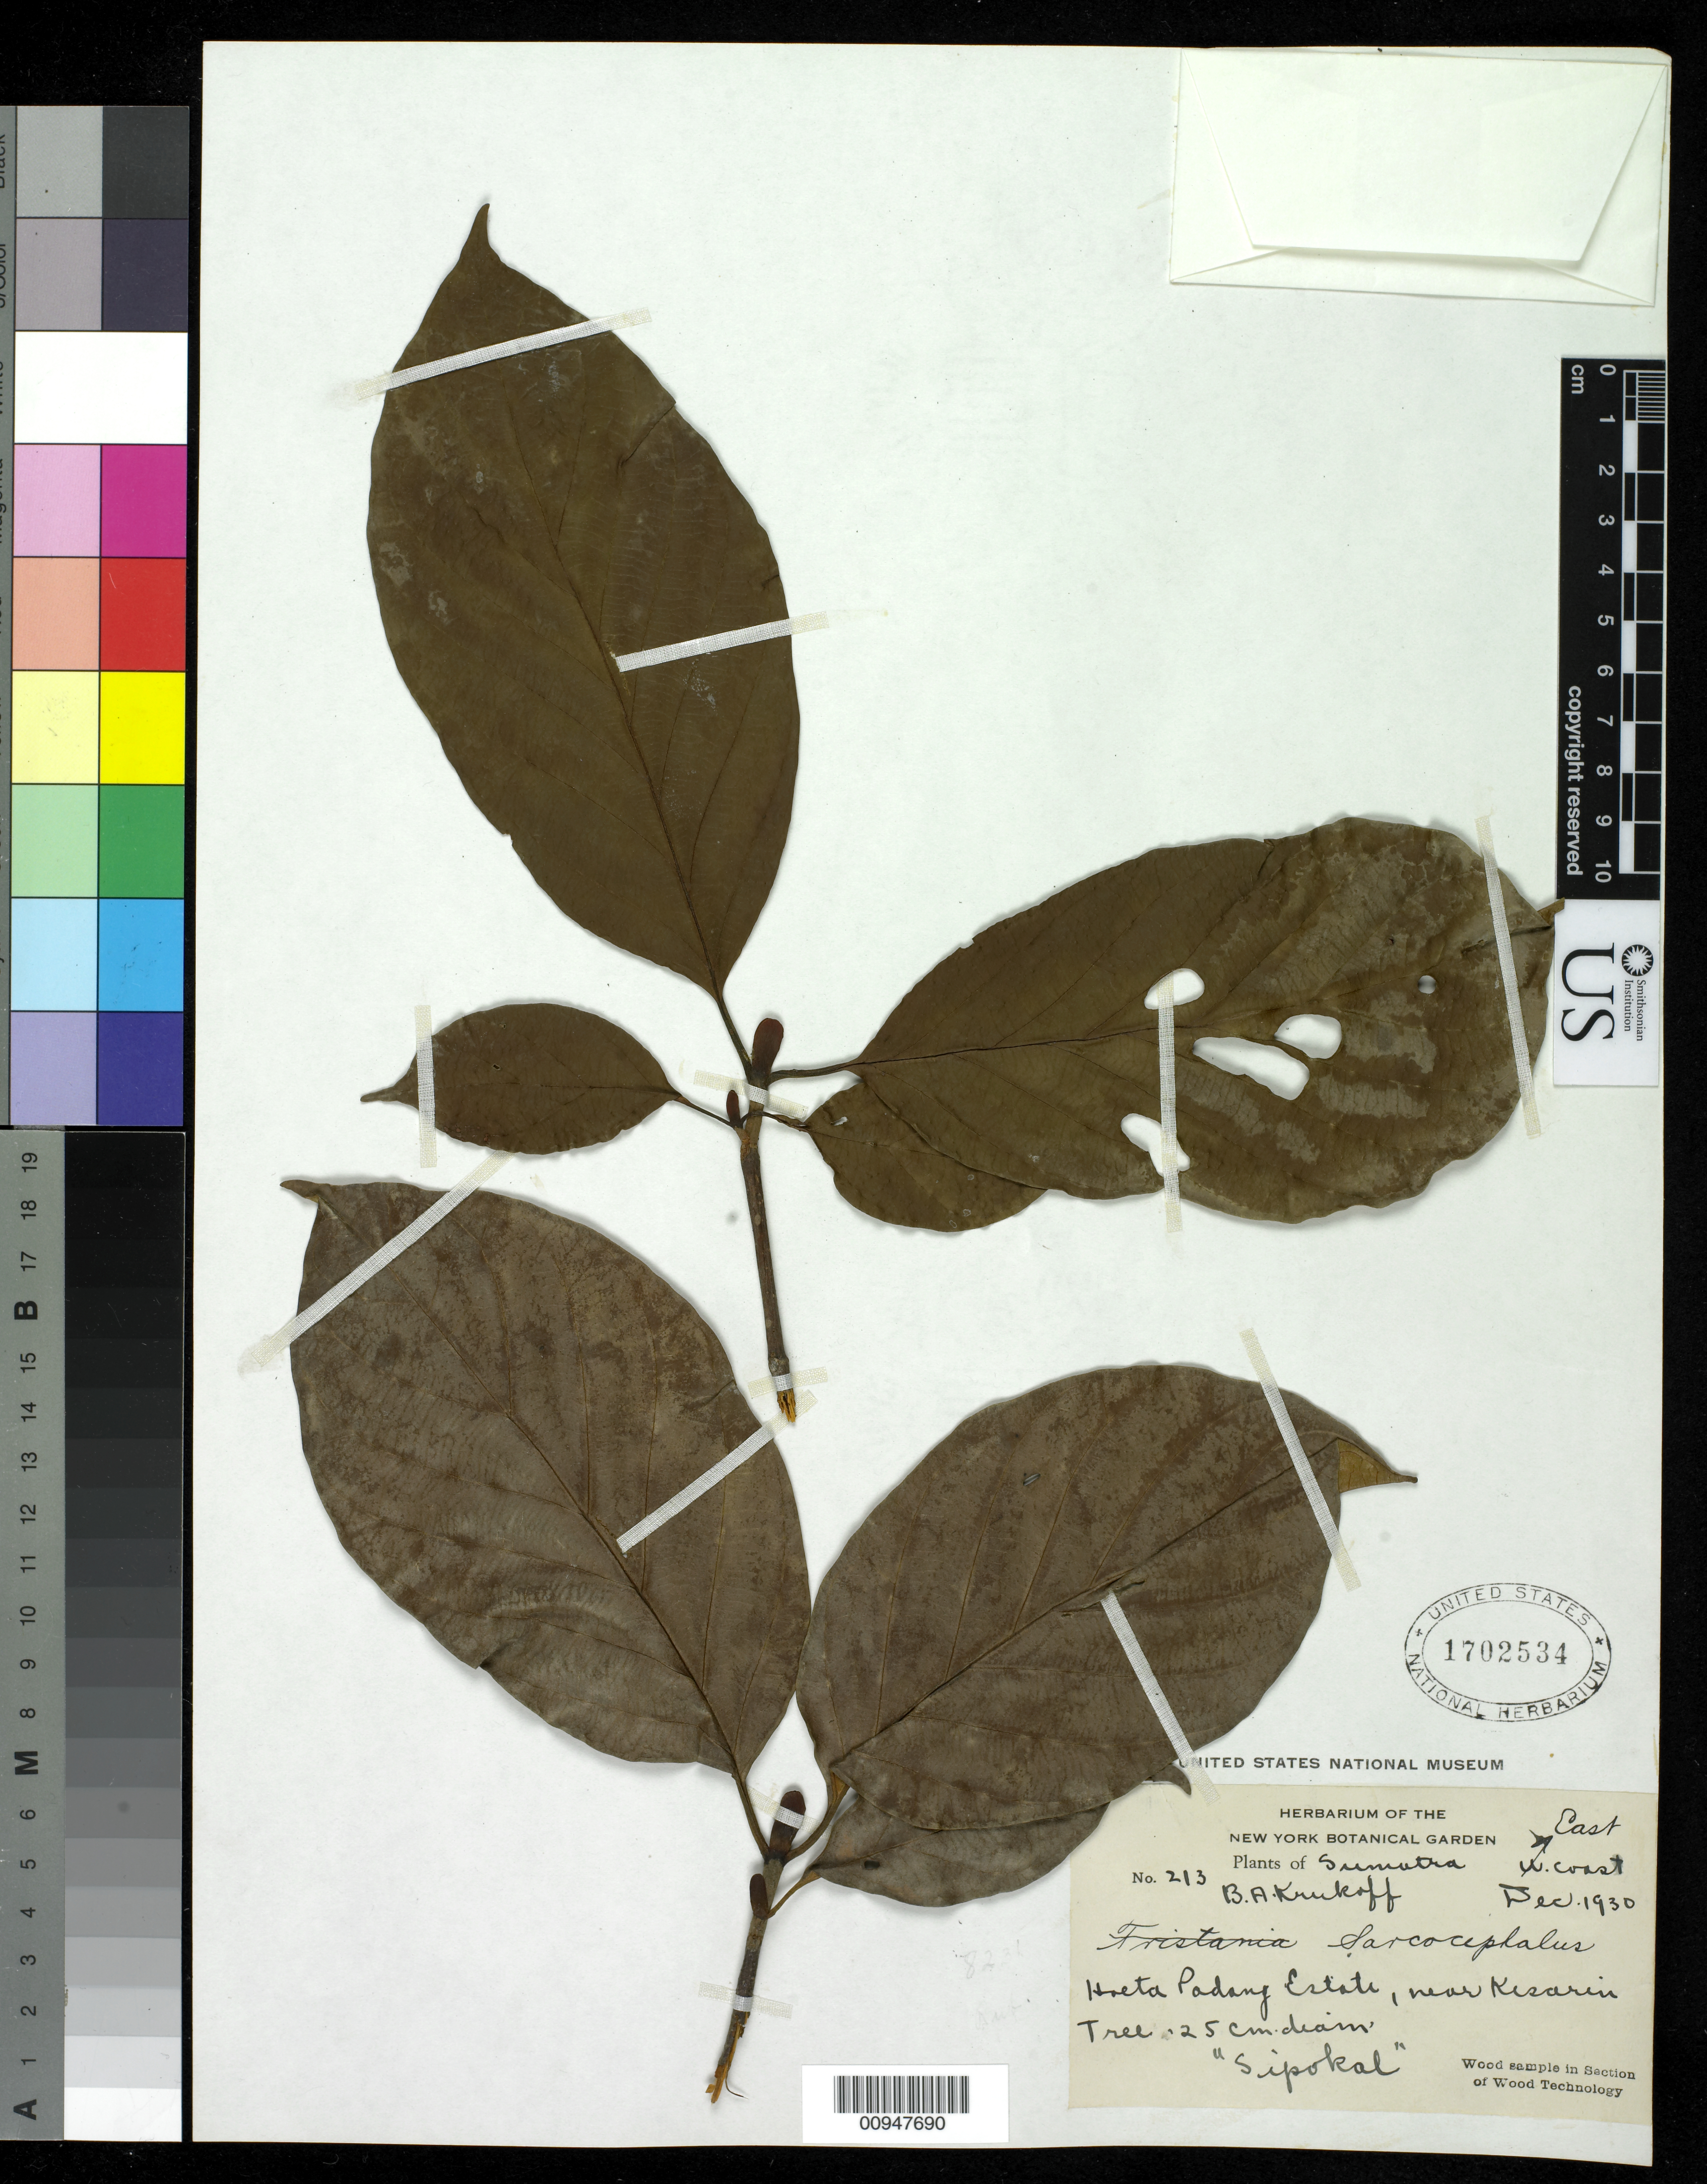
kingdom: Plantae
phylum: Tracheophyta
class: Magnoliopsida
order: Gentianales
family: Rubiaceae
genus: Nauclea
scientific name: Nauclea sp.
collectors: B. A. Krukoff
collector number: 213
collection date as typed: Dec 1930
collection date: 1930-12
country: Indonesia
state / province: Sumatra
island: Sumatra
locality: Hoeta padang Estate, near Kesarin Tree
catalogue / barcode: US 1702534